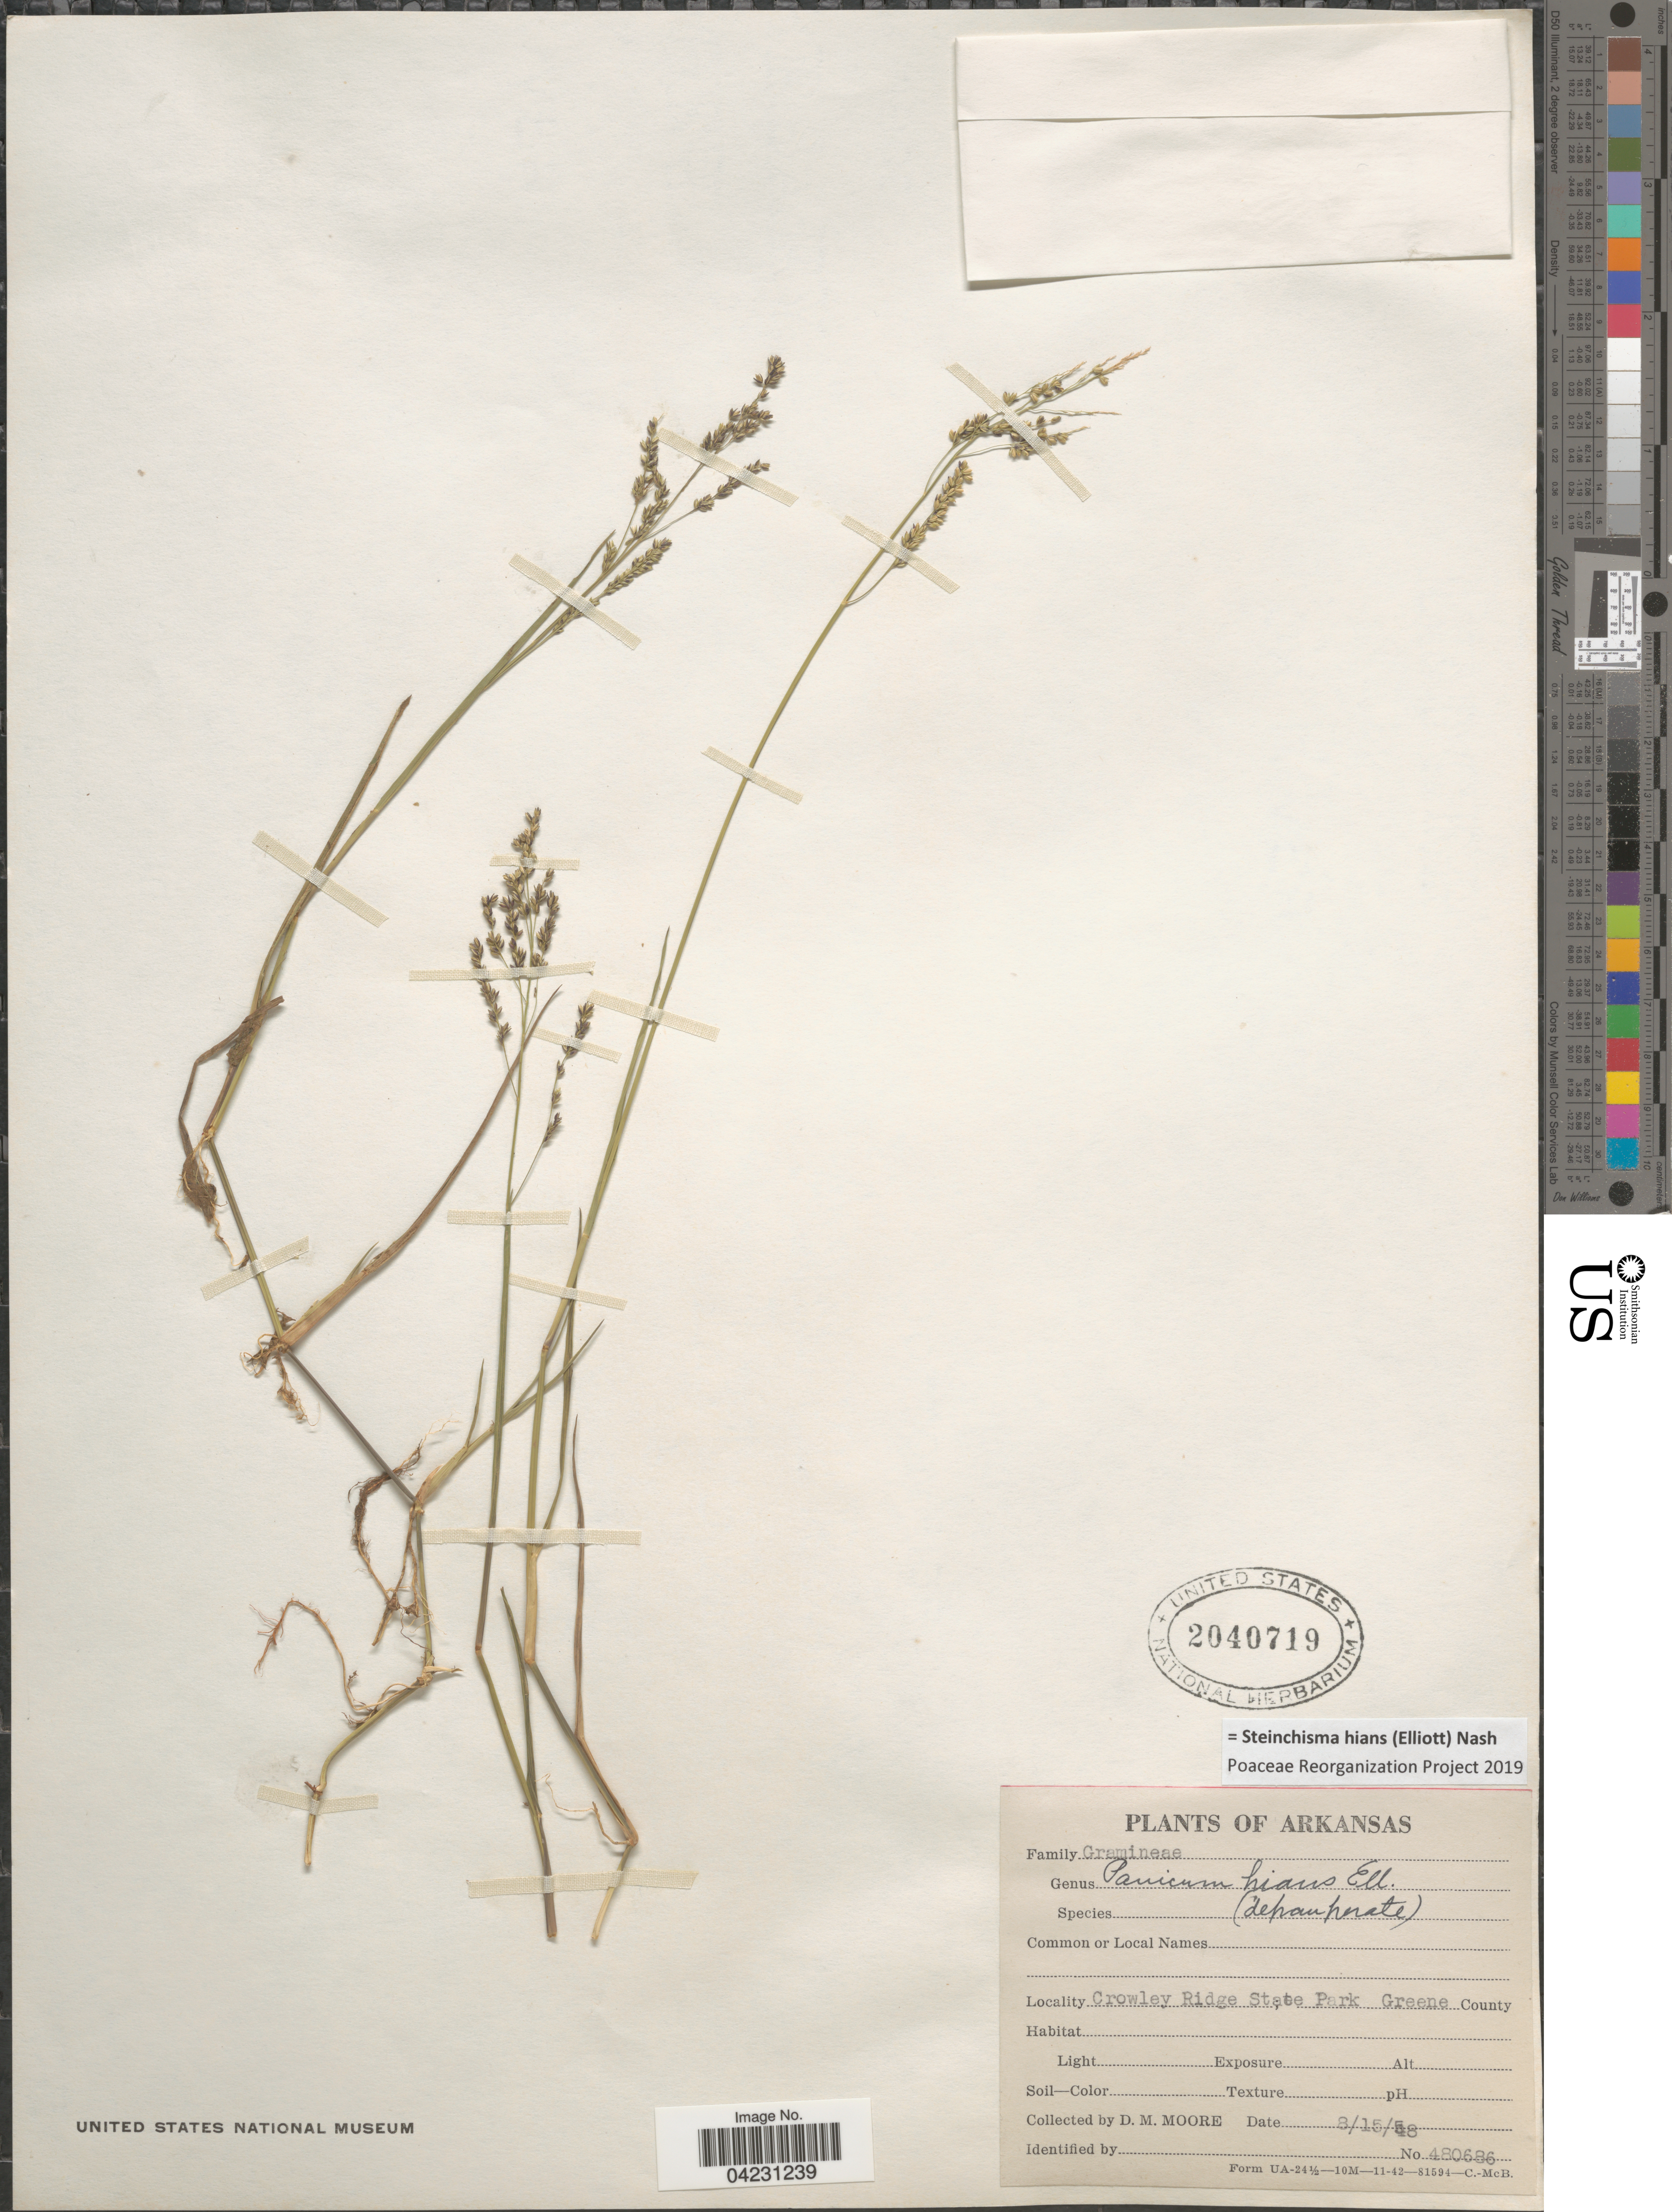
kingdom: Plantae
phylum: Tracheophyta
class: Liliopsida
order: Poales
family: Poaceae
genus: Steinchisma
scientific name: Steinchisma hians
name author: (Elliott) Nash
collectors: D. Moore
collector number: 480686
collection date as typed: Transcribed d/m/y: 15/8/58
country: United States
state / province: Arkansas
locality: Crowley Ridge State Park; Greene County.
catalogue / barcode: US 2040719